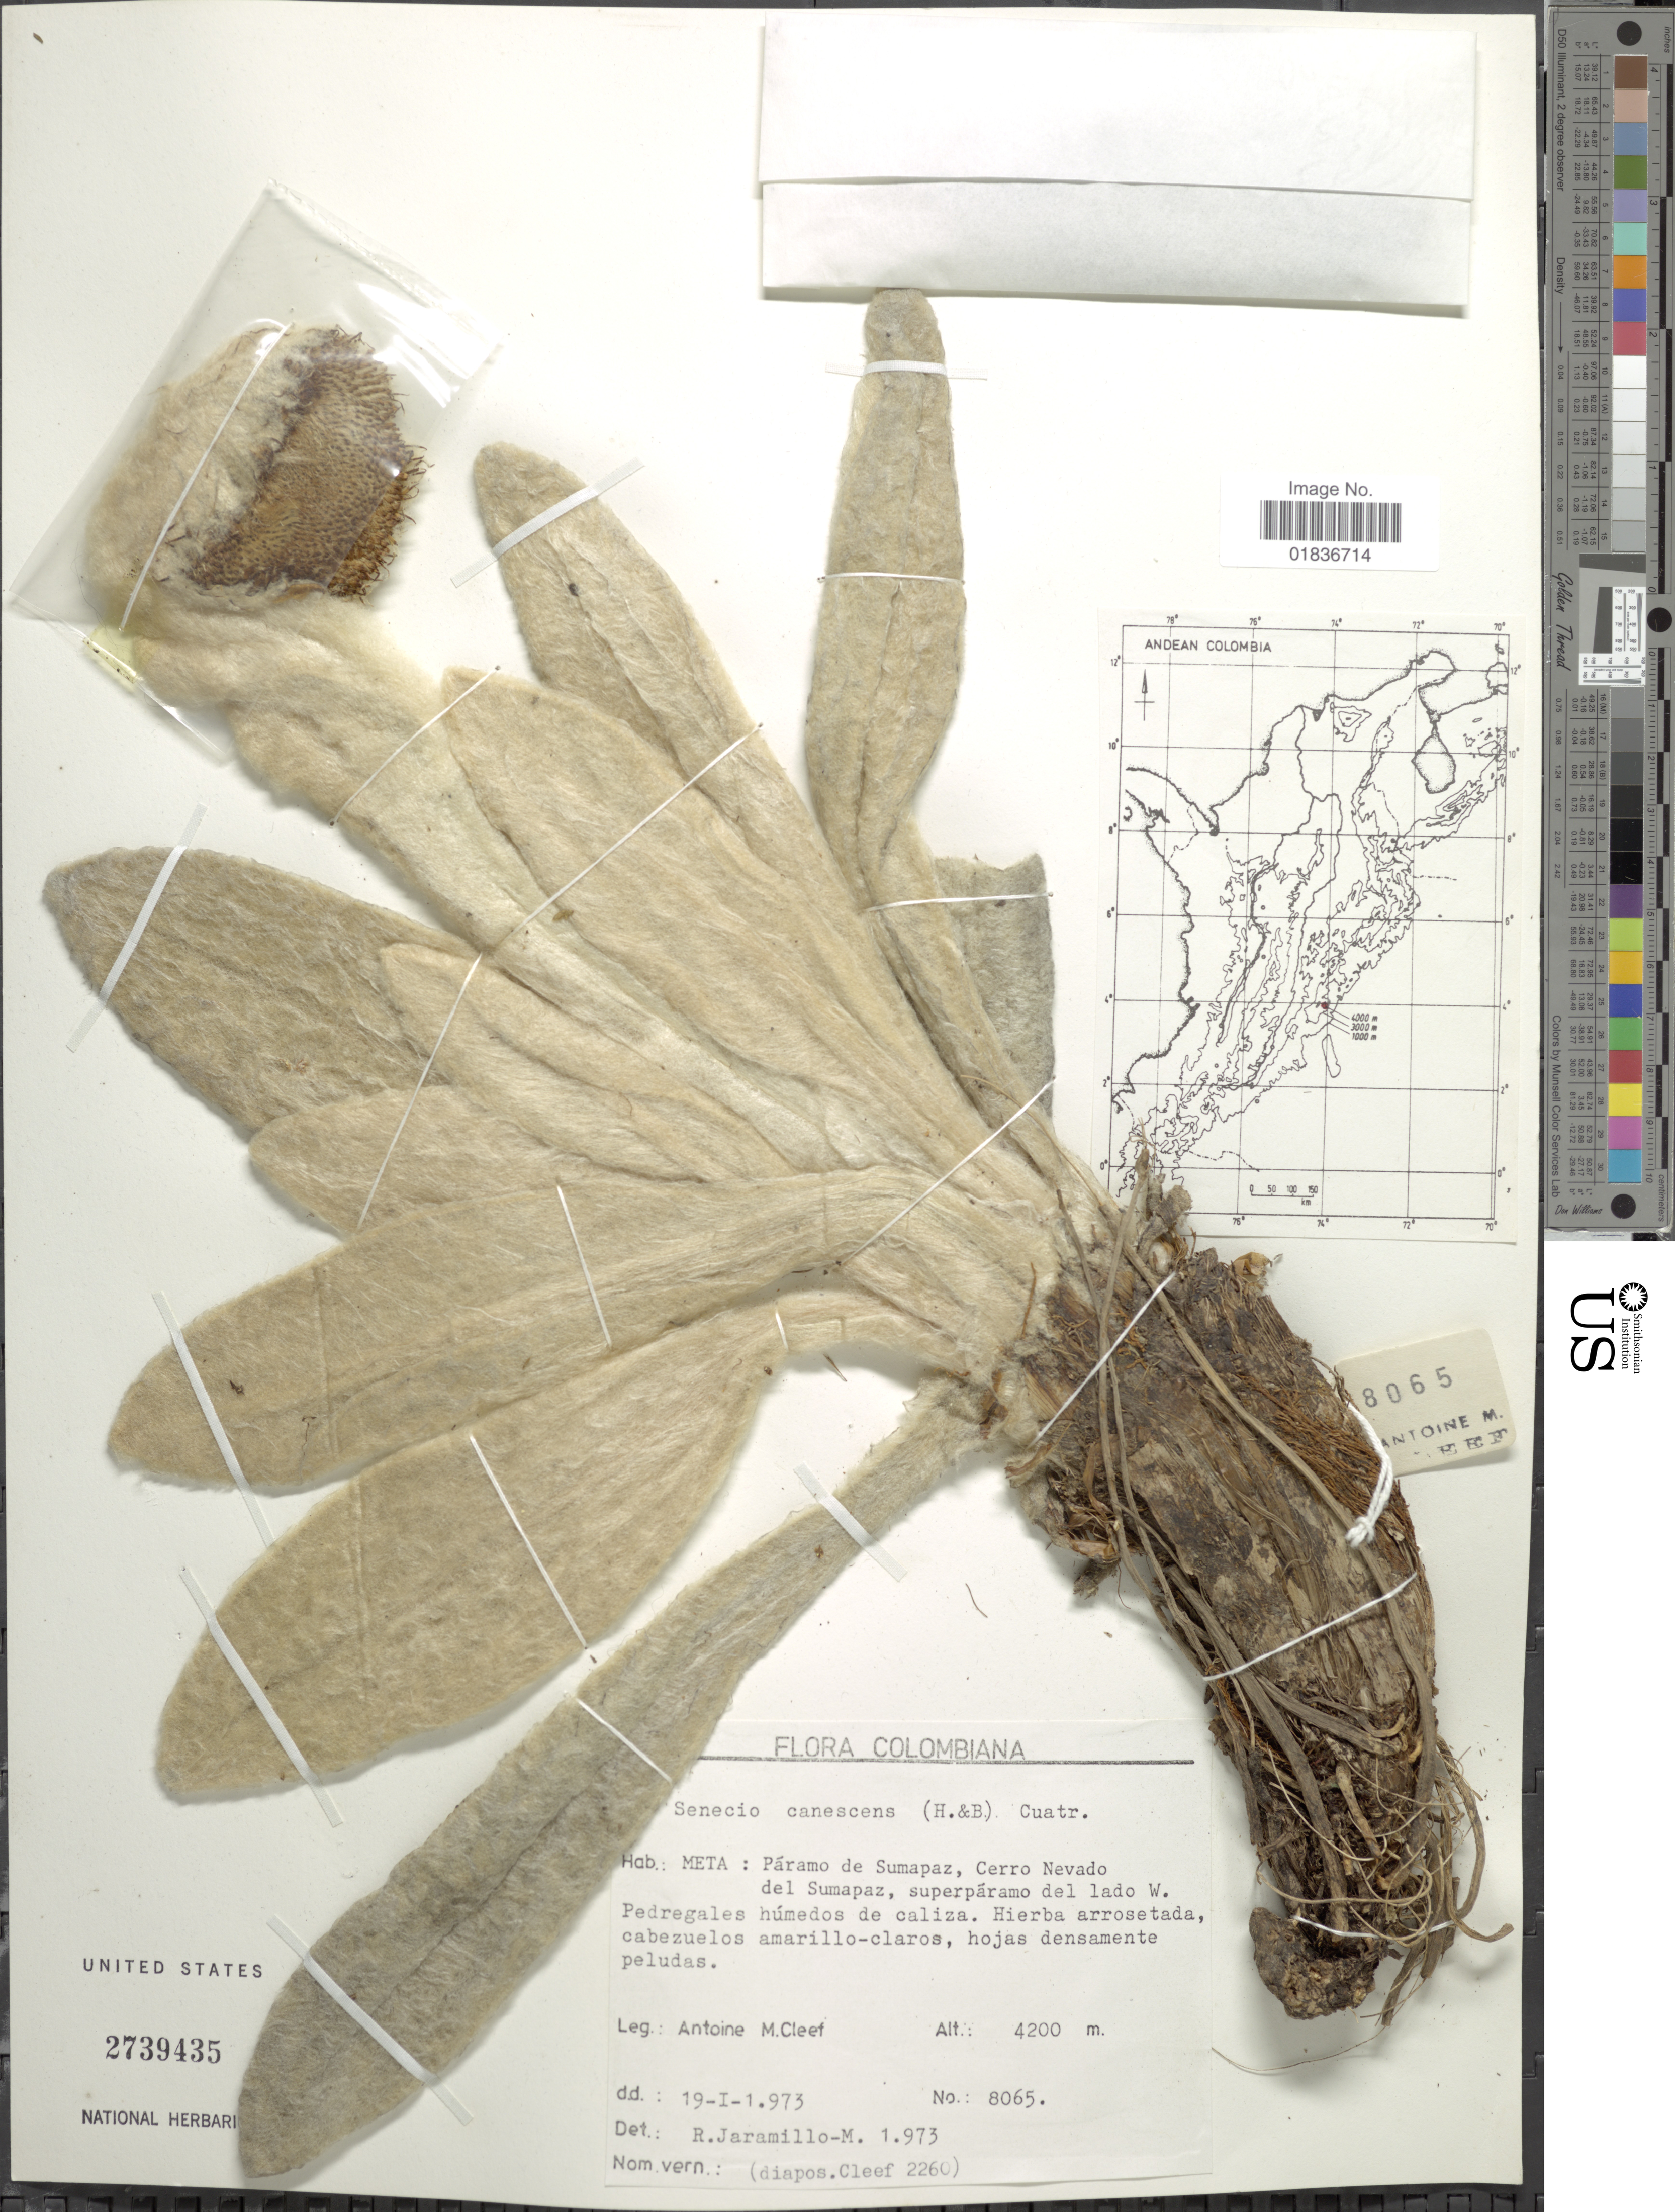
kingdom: Plantae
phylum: Tracheophyta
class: Magnoliopsida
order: Asterales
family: Asteraceae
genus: Senecio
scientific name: Senecio canescens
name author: (Bonpl.) Cuatrec.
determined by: Salomon, Luciana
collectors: A. M. Cleef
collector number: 8065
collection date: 1973-01-19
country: Colombia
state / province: Meta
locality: Meta: Paramo de Sumapaz, Cerro Nevado del Sumapaz, superparamo del lado W.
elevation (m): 4200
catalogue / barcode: US 2739435